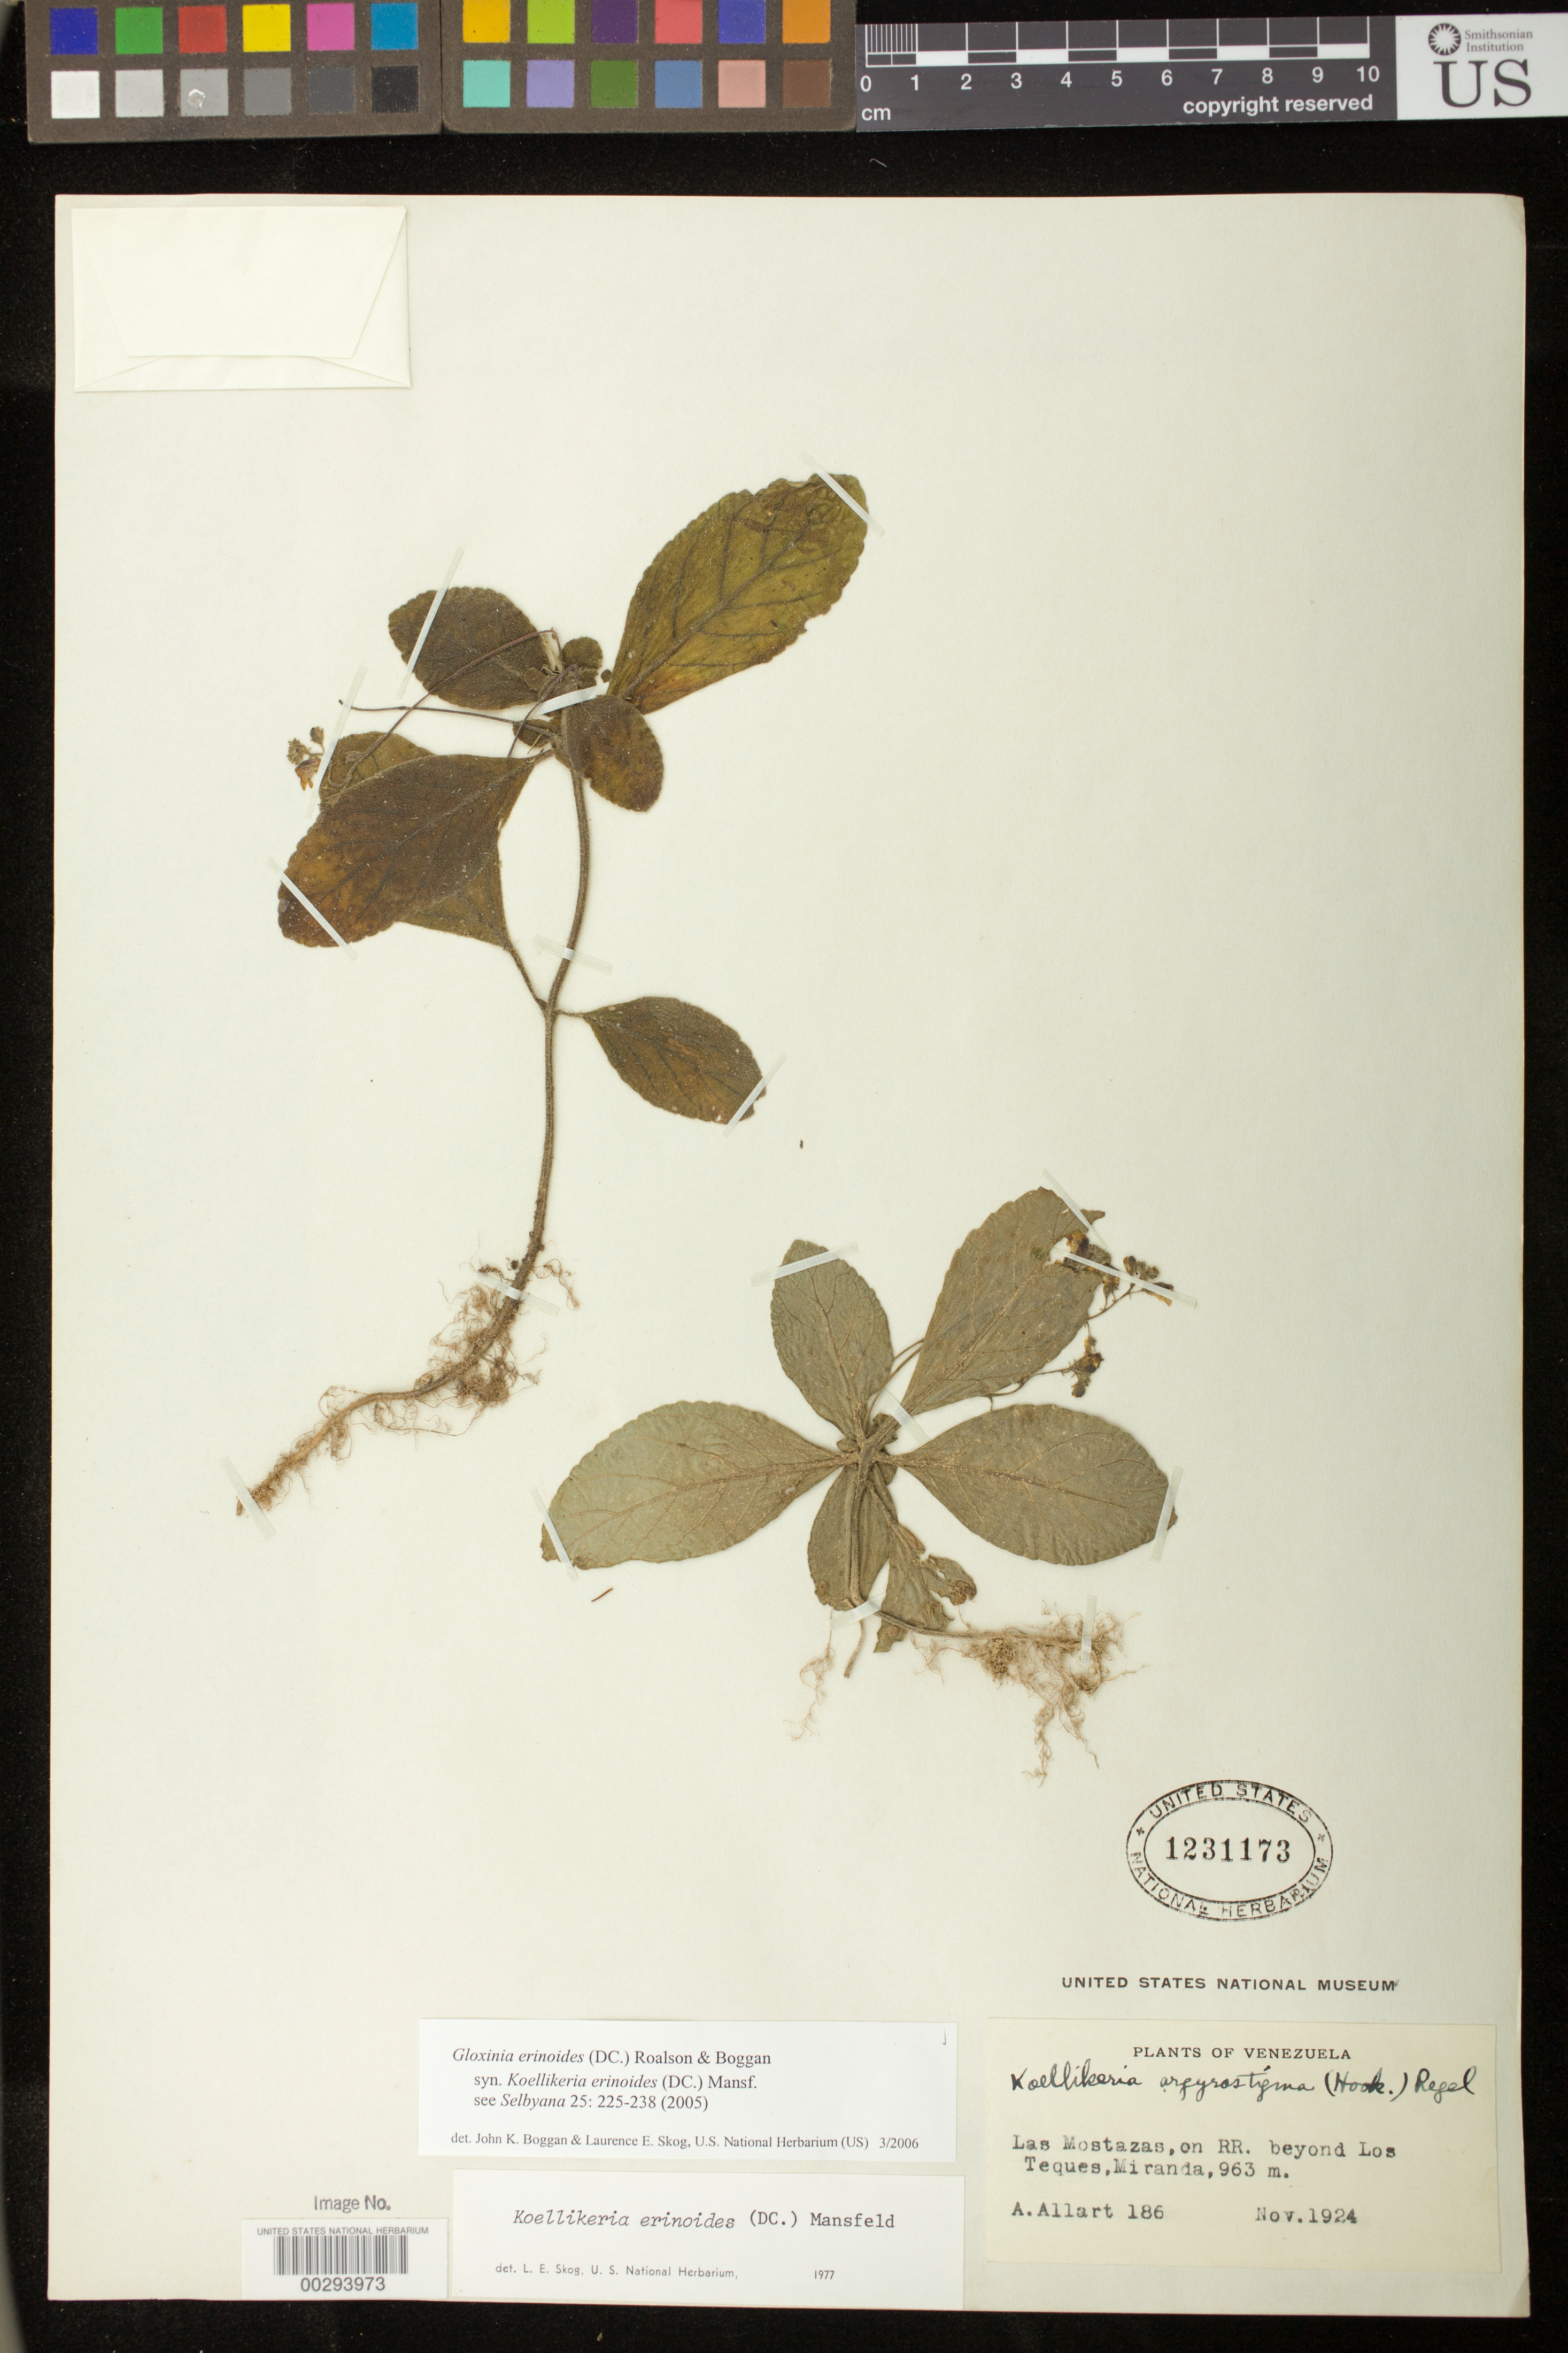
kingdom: Plantae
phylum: Tracheophyta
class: Magnoliopsida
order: Lamiales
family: Gesneriaceae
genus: Gloxinia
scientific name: Gloxinia erinoides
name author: (DC.) Roalson & Boggan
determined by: Boggan, J. K.; Skog, L. E.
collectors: A. Allart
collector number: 186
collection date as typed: Nov 1924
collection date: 1924-11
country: Venezuela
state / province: Miranda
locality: Las Mostazas, on RR, beyond Los Teques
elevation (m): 963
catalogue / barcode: US 1231173